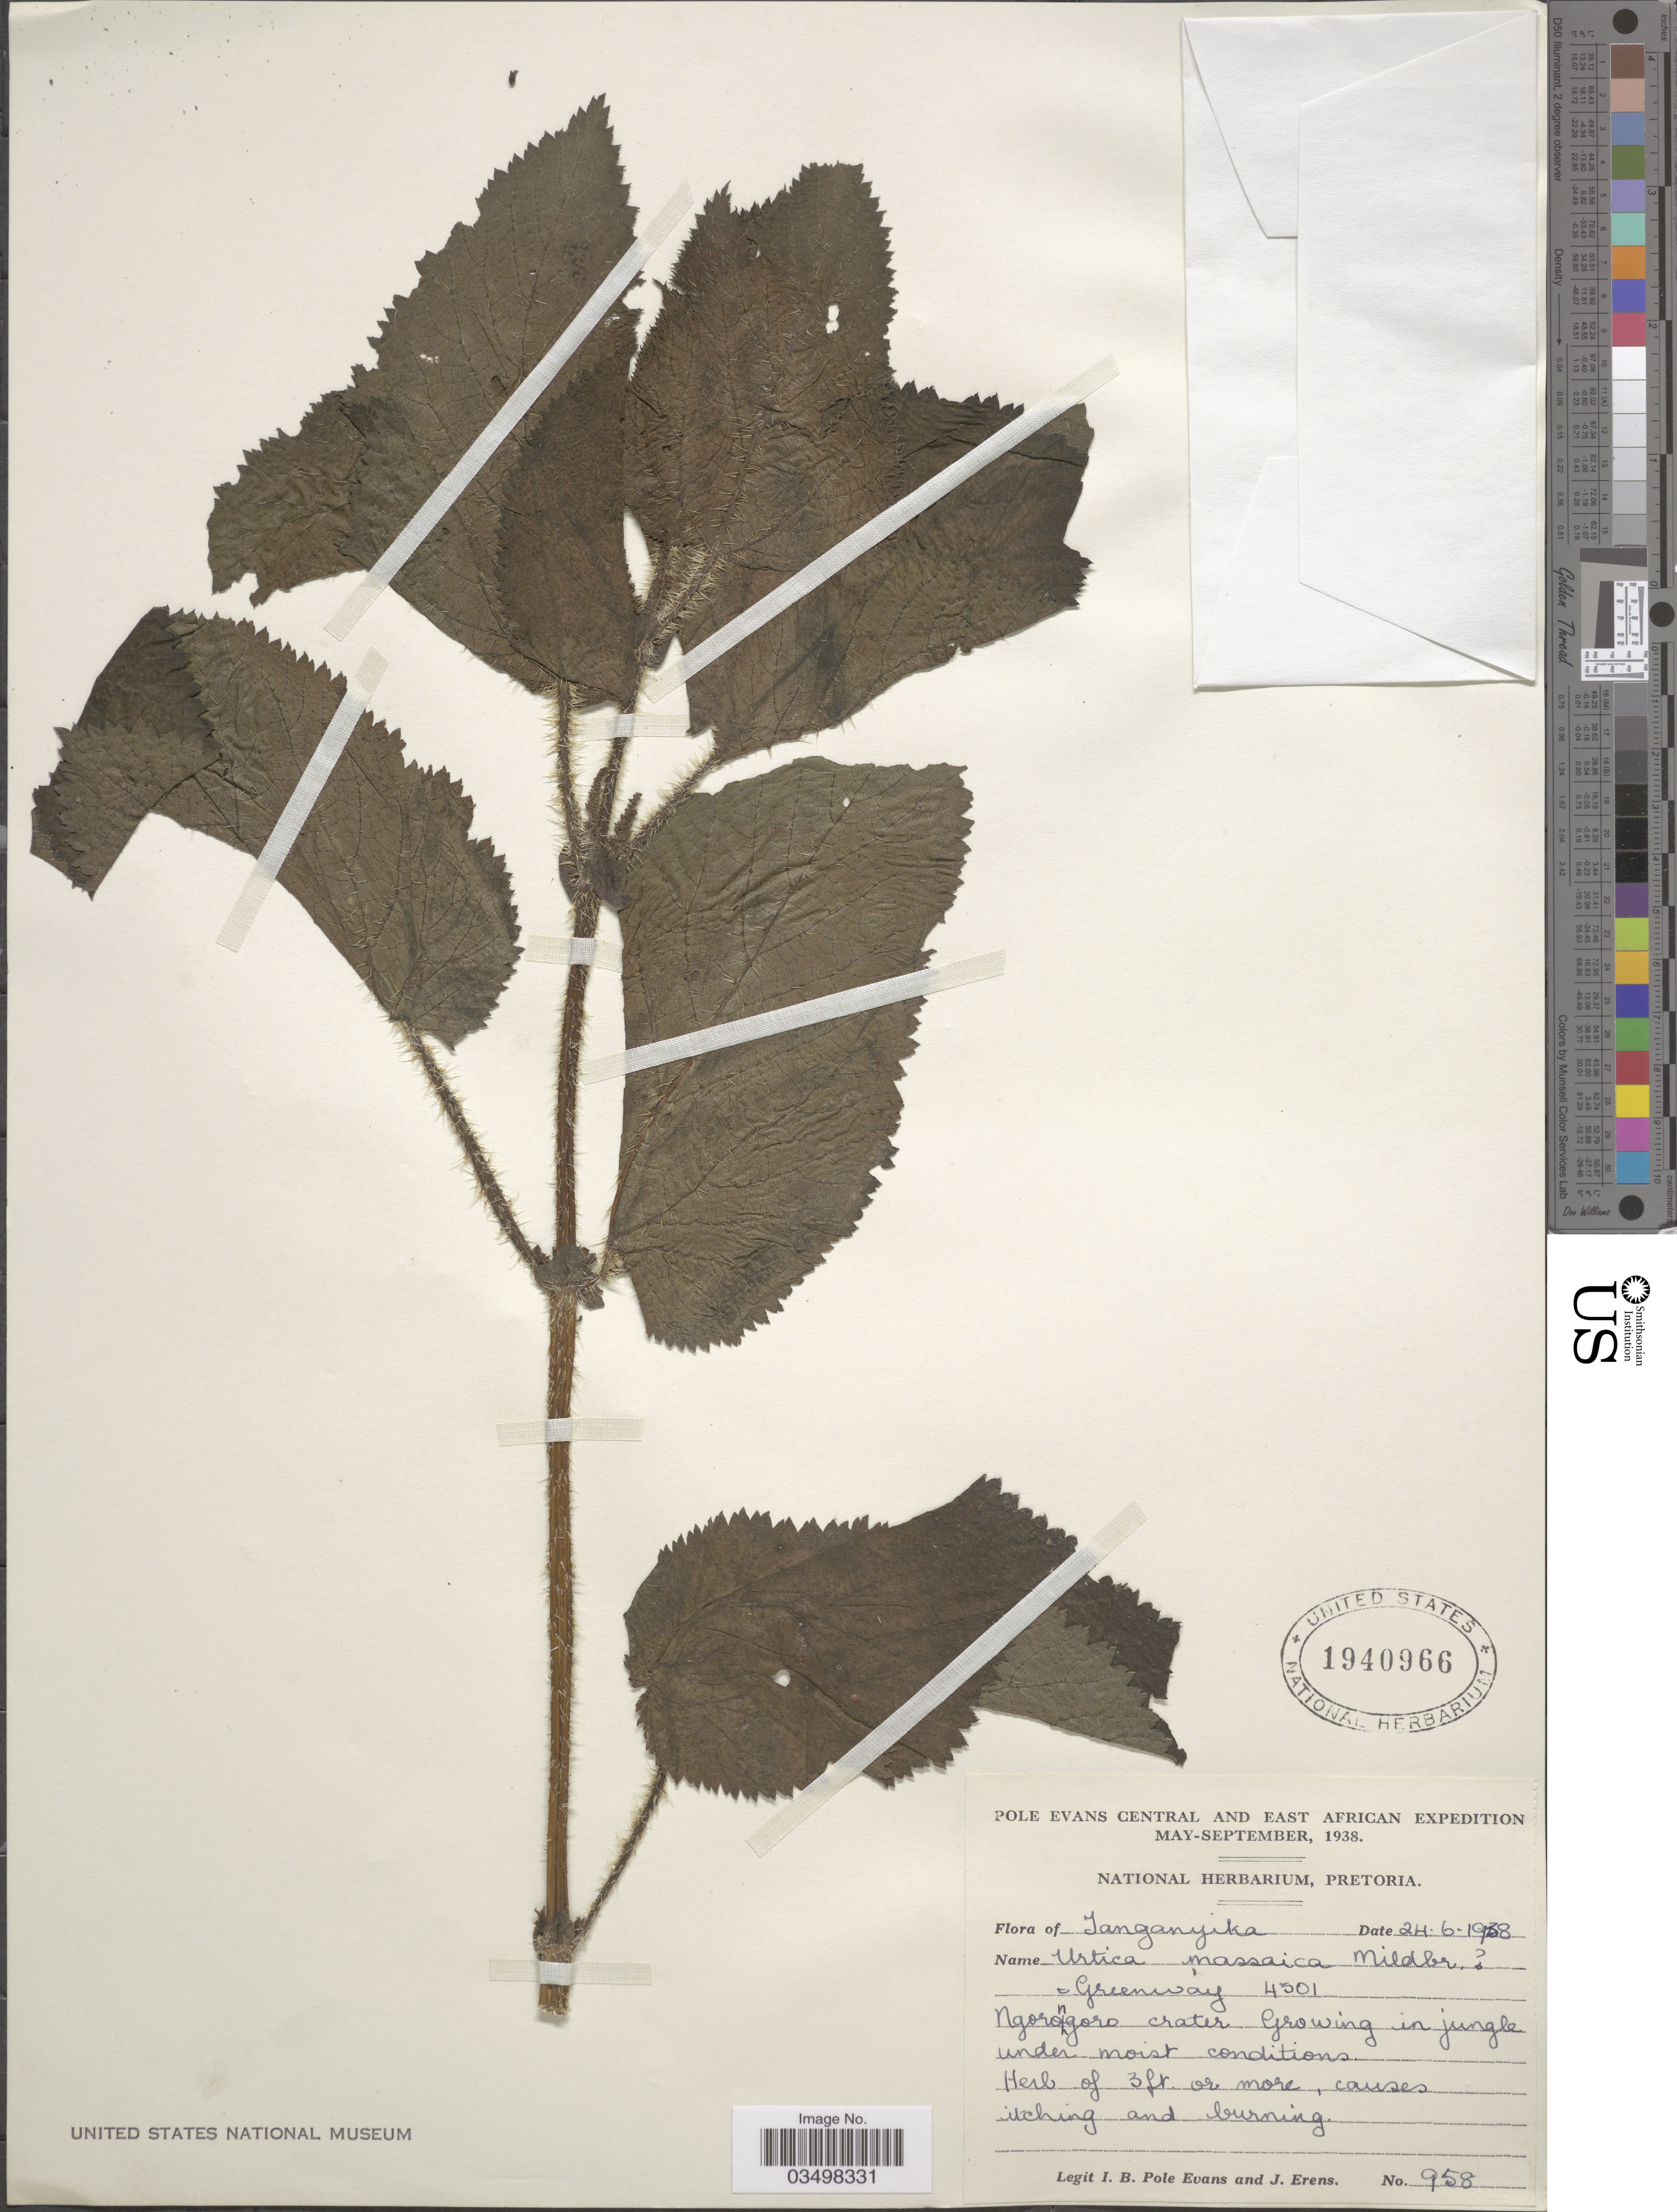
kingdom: Plantae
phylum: Tracheophyta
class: Magnoliopsida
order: Rosales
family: Urticaceae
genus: Urtica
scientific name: Urtica massaica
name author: Mildbr.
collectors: I. B. Pole-Evans & J. Erens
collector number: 958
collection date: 1938-06-24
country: Tanzania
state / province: Tanga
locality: Tanganyika. Greenway 4501? Ngorongoro crater.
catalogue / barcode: US 1940966